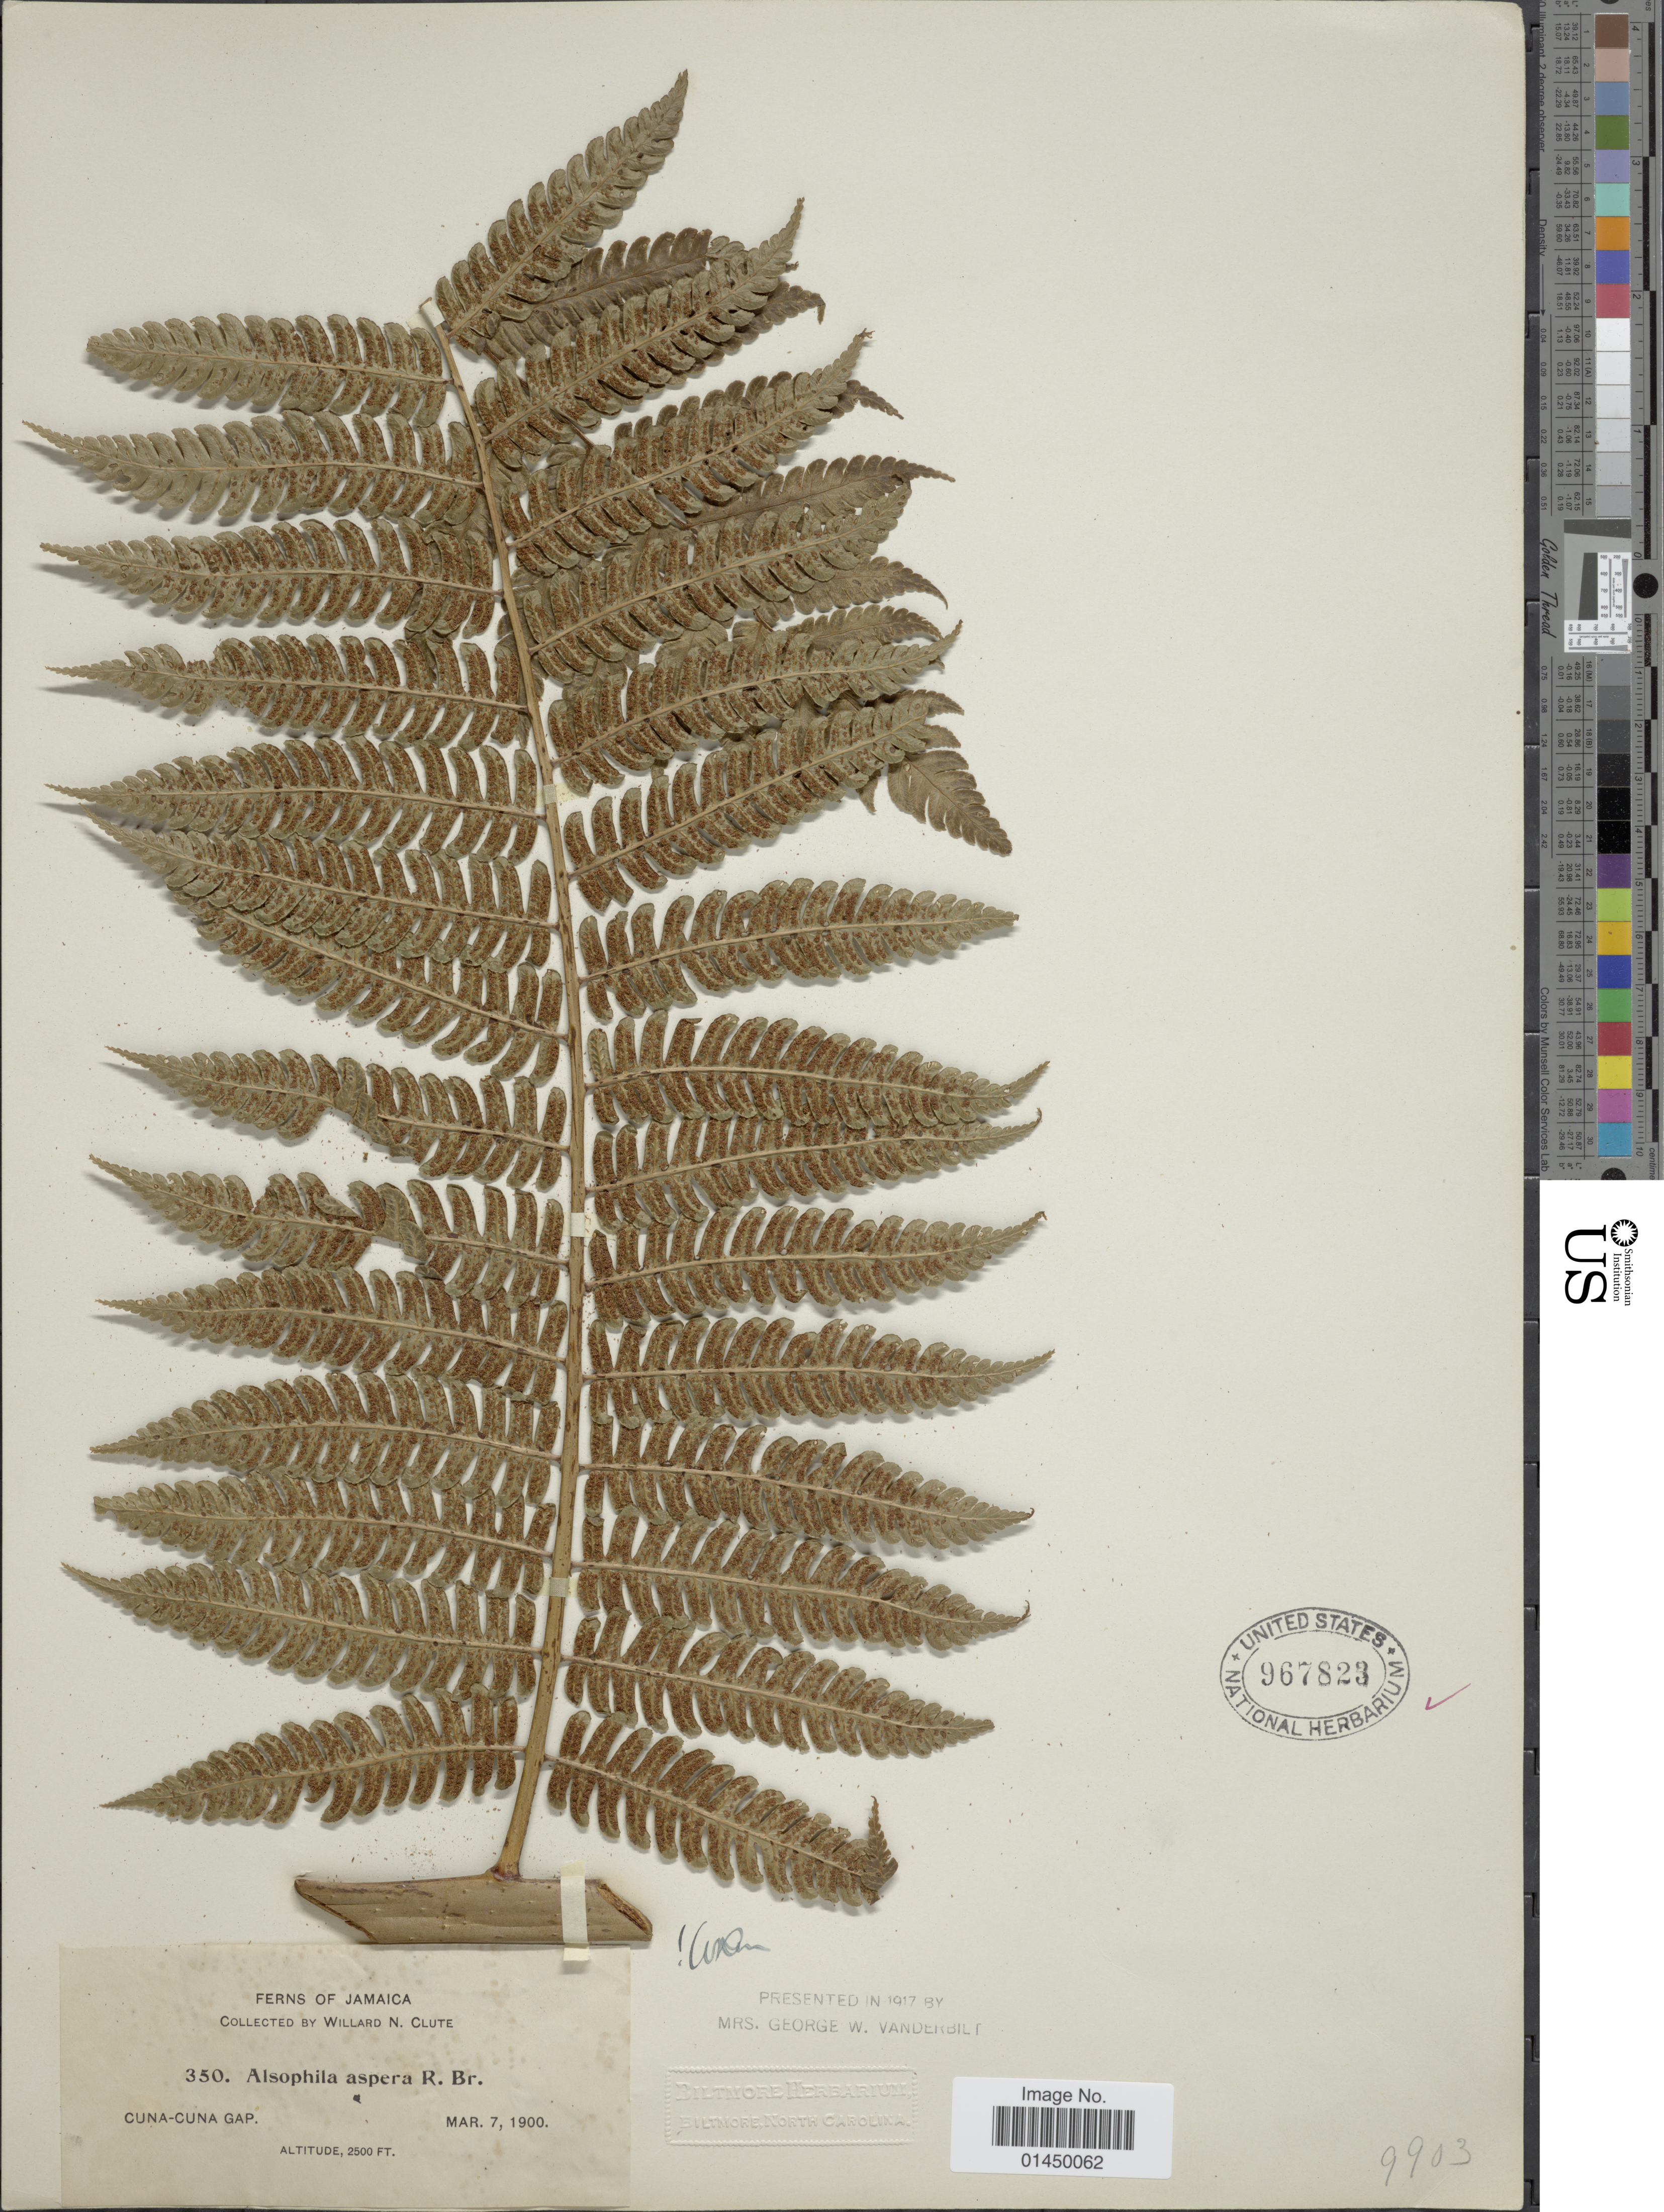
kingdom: Plantae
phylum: Tracheophyta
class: Polypodiopsida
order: Cyatheales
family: Cyatheaceae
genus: Cyathea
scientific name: Cyathea aspera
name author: (L.) Sw.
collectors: W. N. Clute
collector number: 350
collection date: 1900-03-07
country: Jamaica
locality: Cuna-Cuna Gap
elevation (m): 762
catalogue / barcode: US 967823